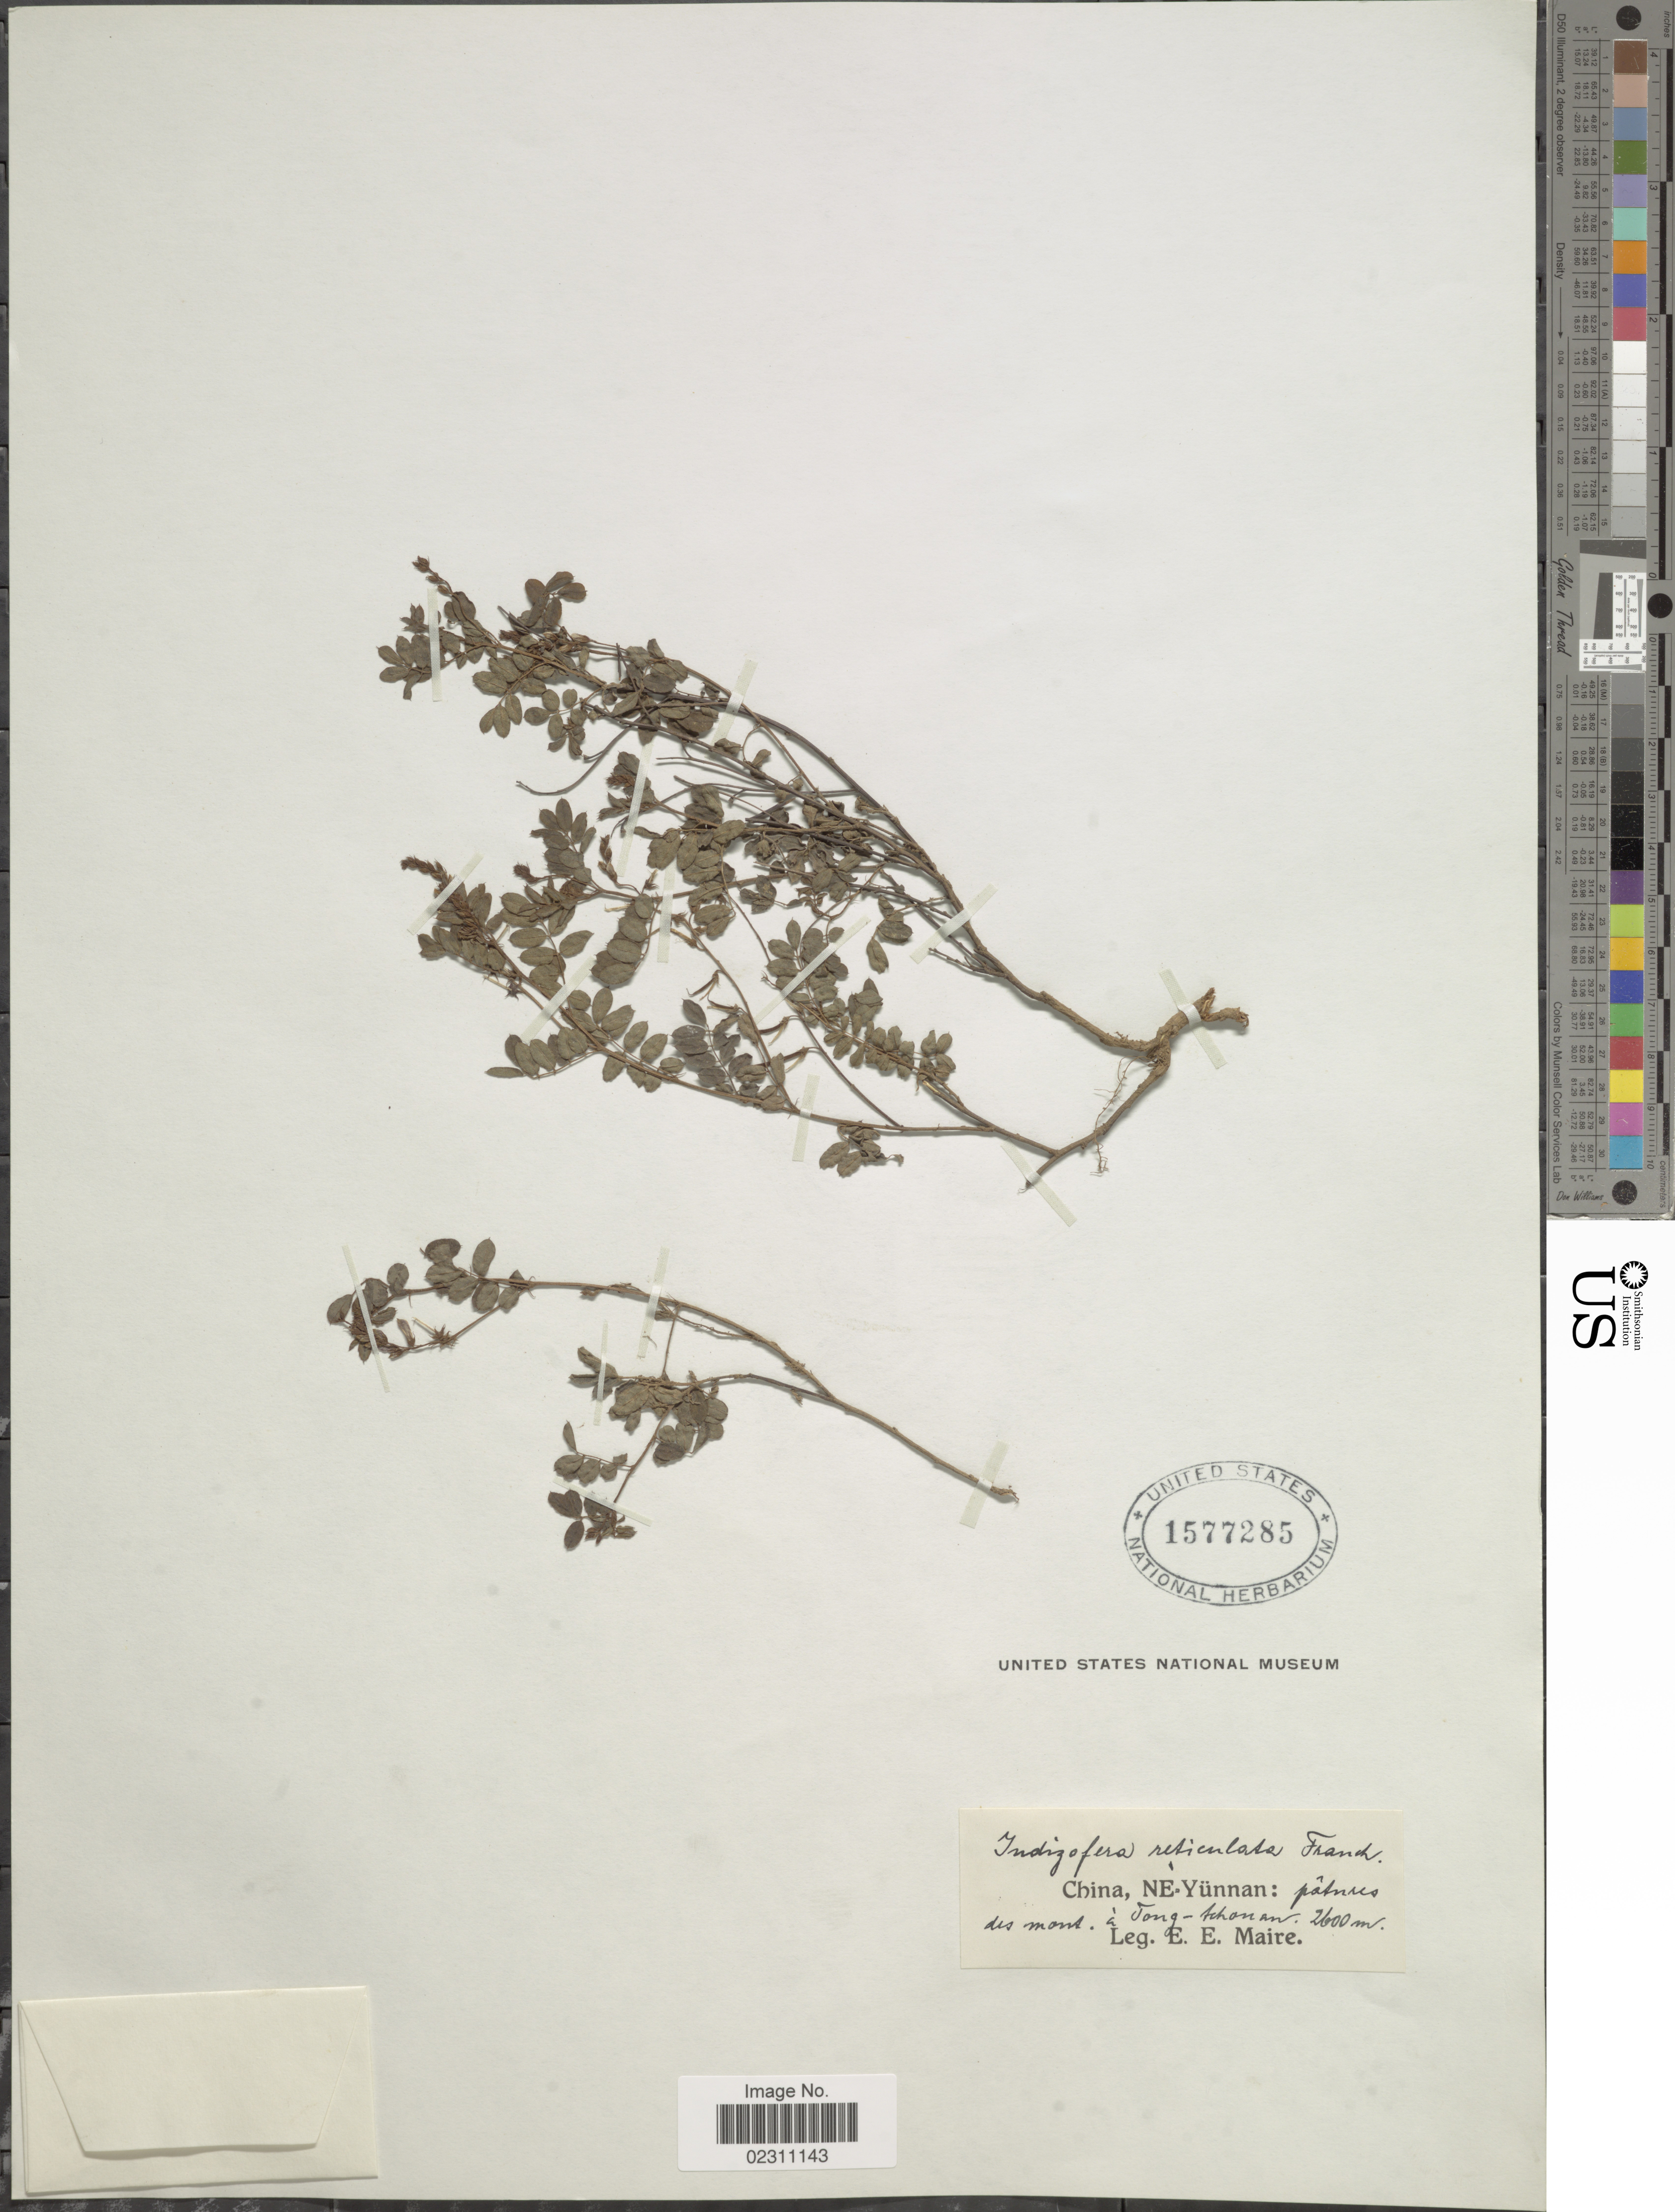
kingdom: Plantae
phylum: Tracheophyta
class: Magnoliopsida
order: Fabales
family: Fabaceae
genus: Indigofera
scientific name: Indigofera reticulata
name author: Franch.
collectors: E. E. Maire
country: China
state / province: Yunnan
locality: NE-Yünnan: patures des mont. à Tong-Schonan. [interpreted]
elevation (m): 2600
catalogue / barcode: US 1577285